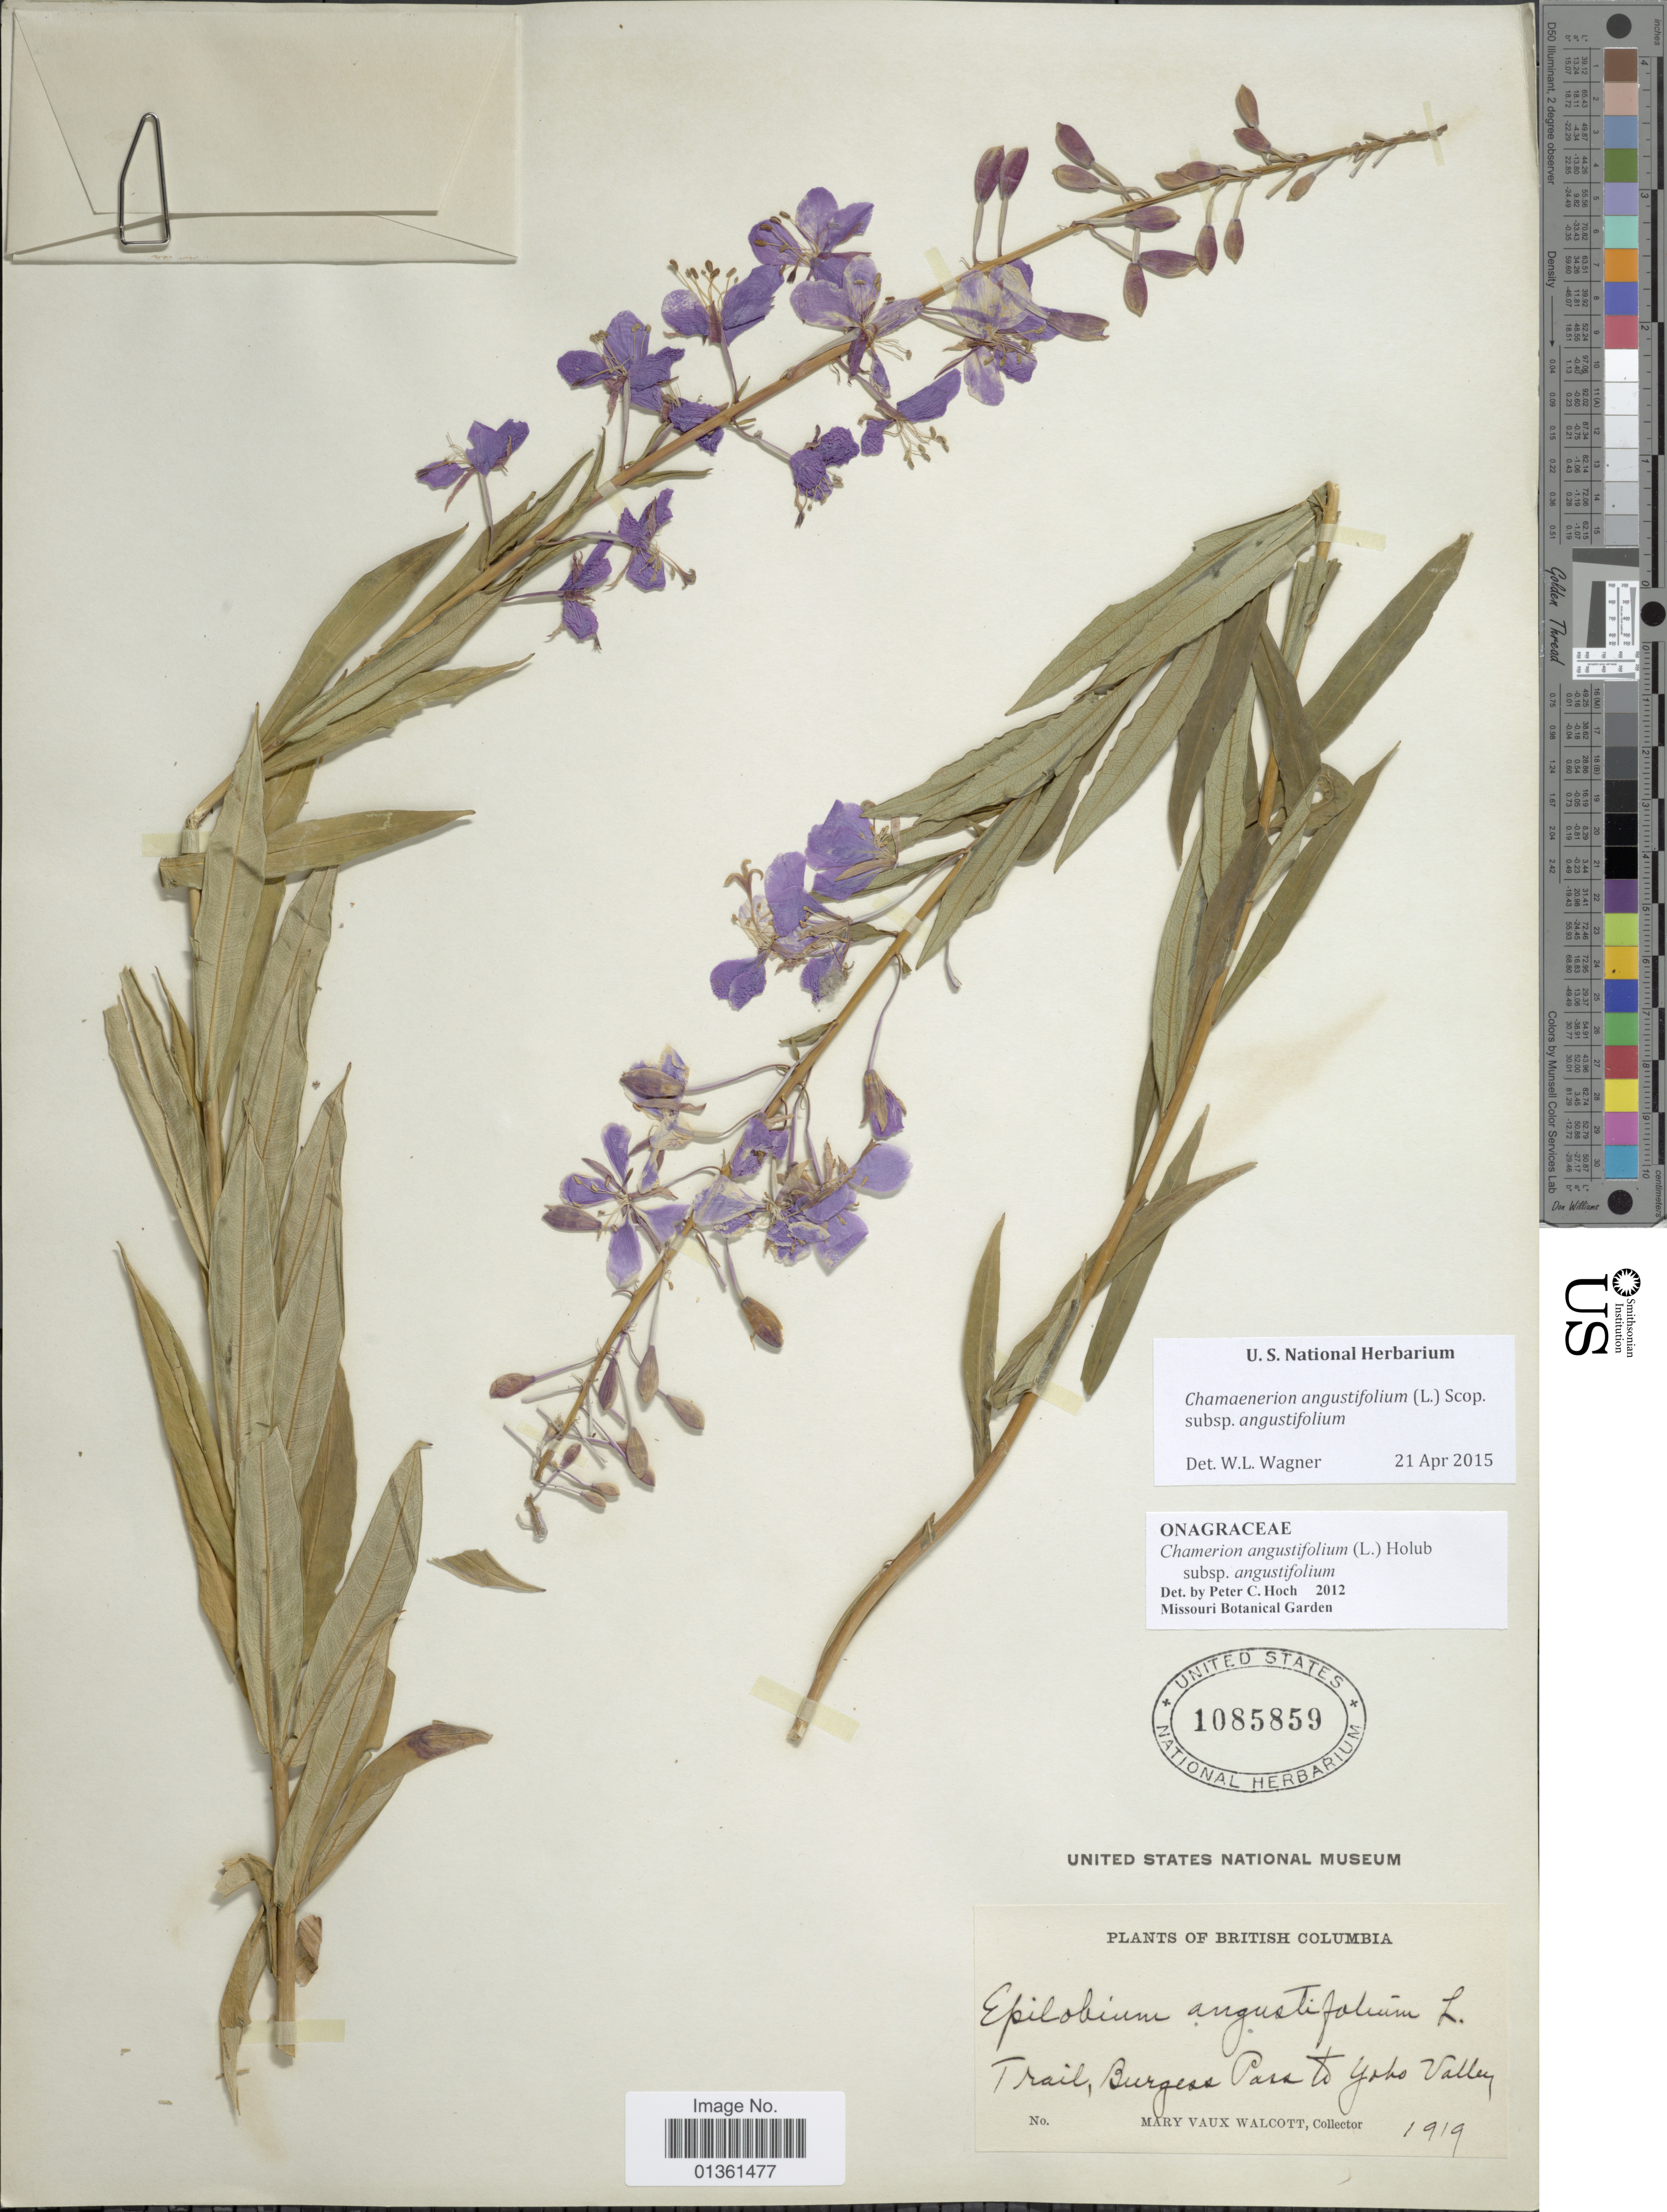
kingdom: Plantae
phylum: Tracheophyta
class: Magnoliopsida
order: Myrtales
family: Onagraceae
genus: Chamaenerion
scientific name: Chamaenerion angustifolium subsp. angustifolium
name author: (L.) Scop.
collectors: M. Walcott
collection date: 1919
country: Canada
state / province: British Columbia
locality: Trail, Burgess Pass to Yoko Valley.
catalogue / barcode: US 1085859